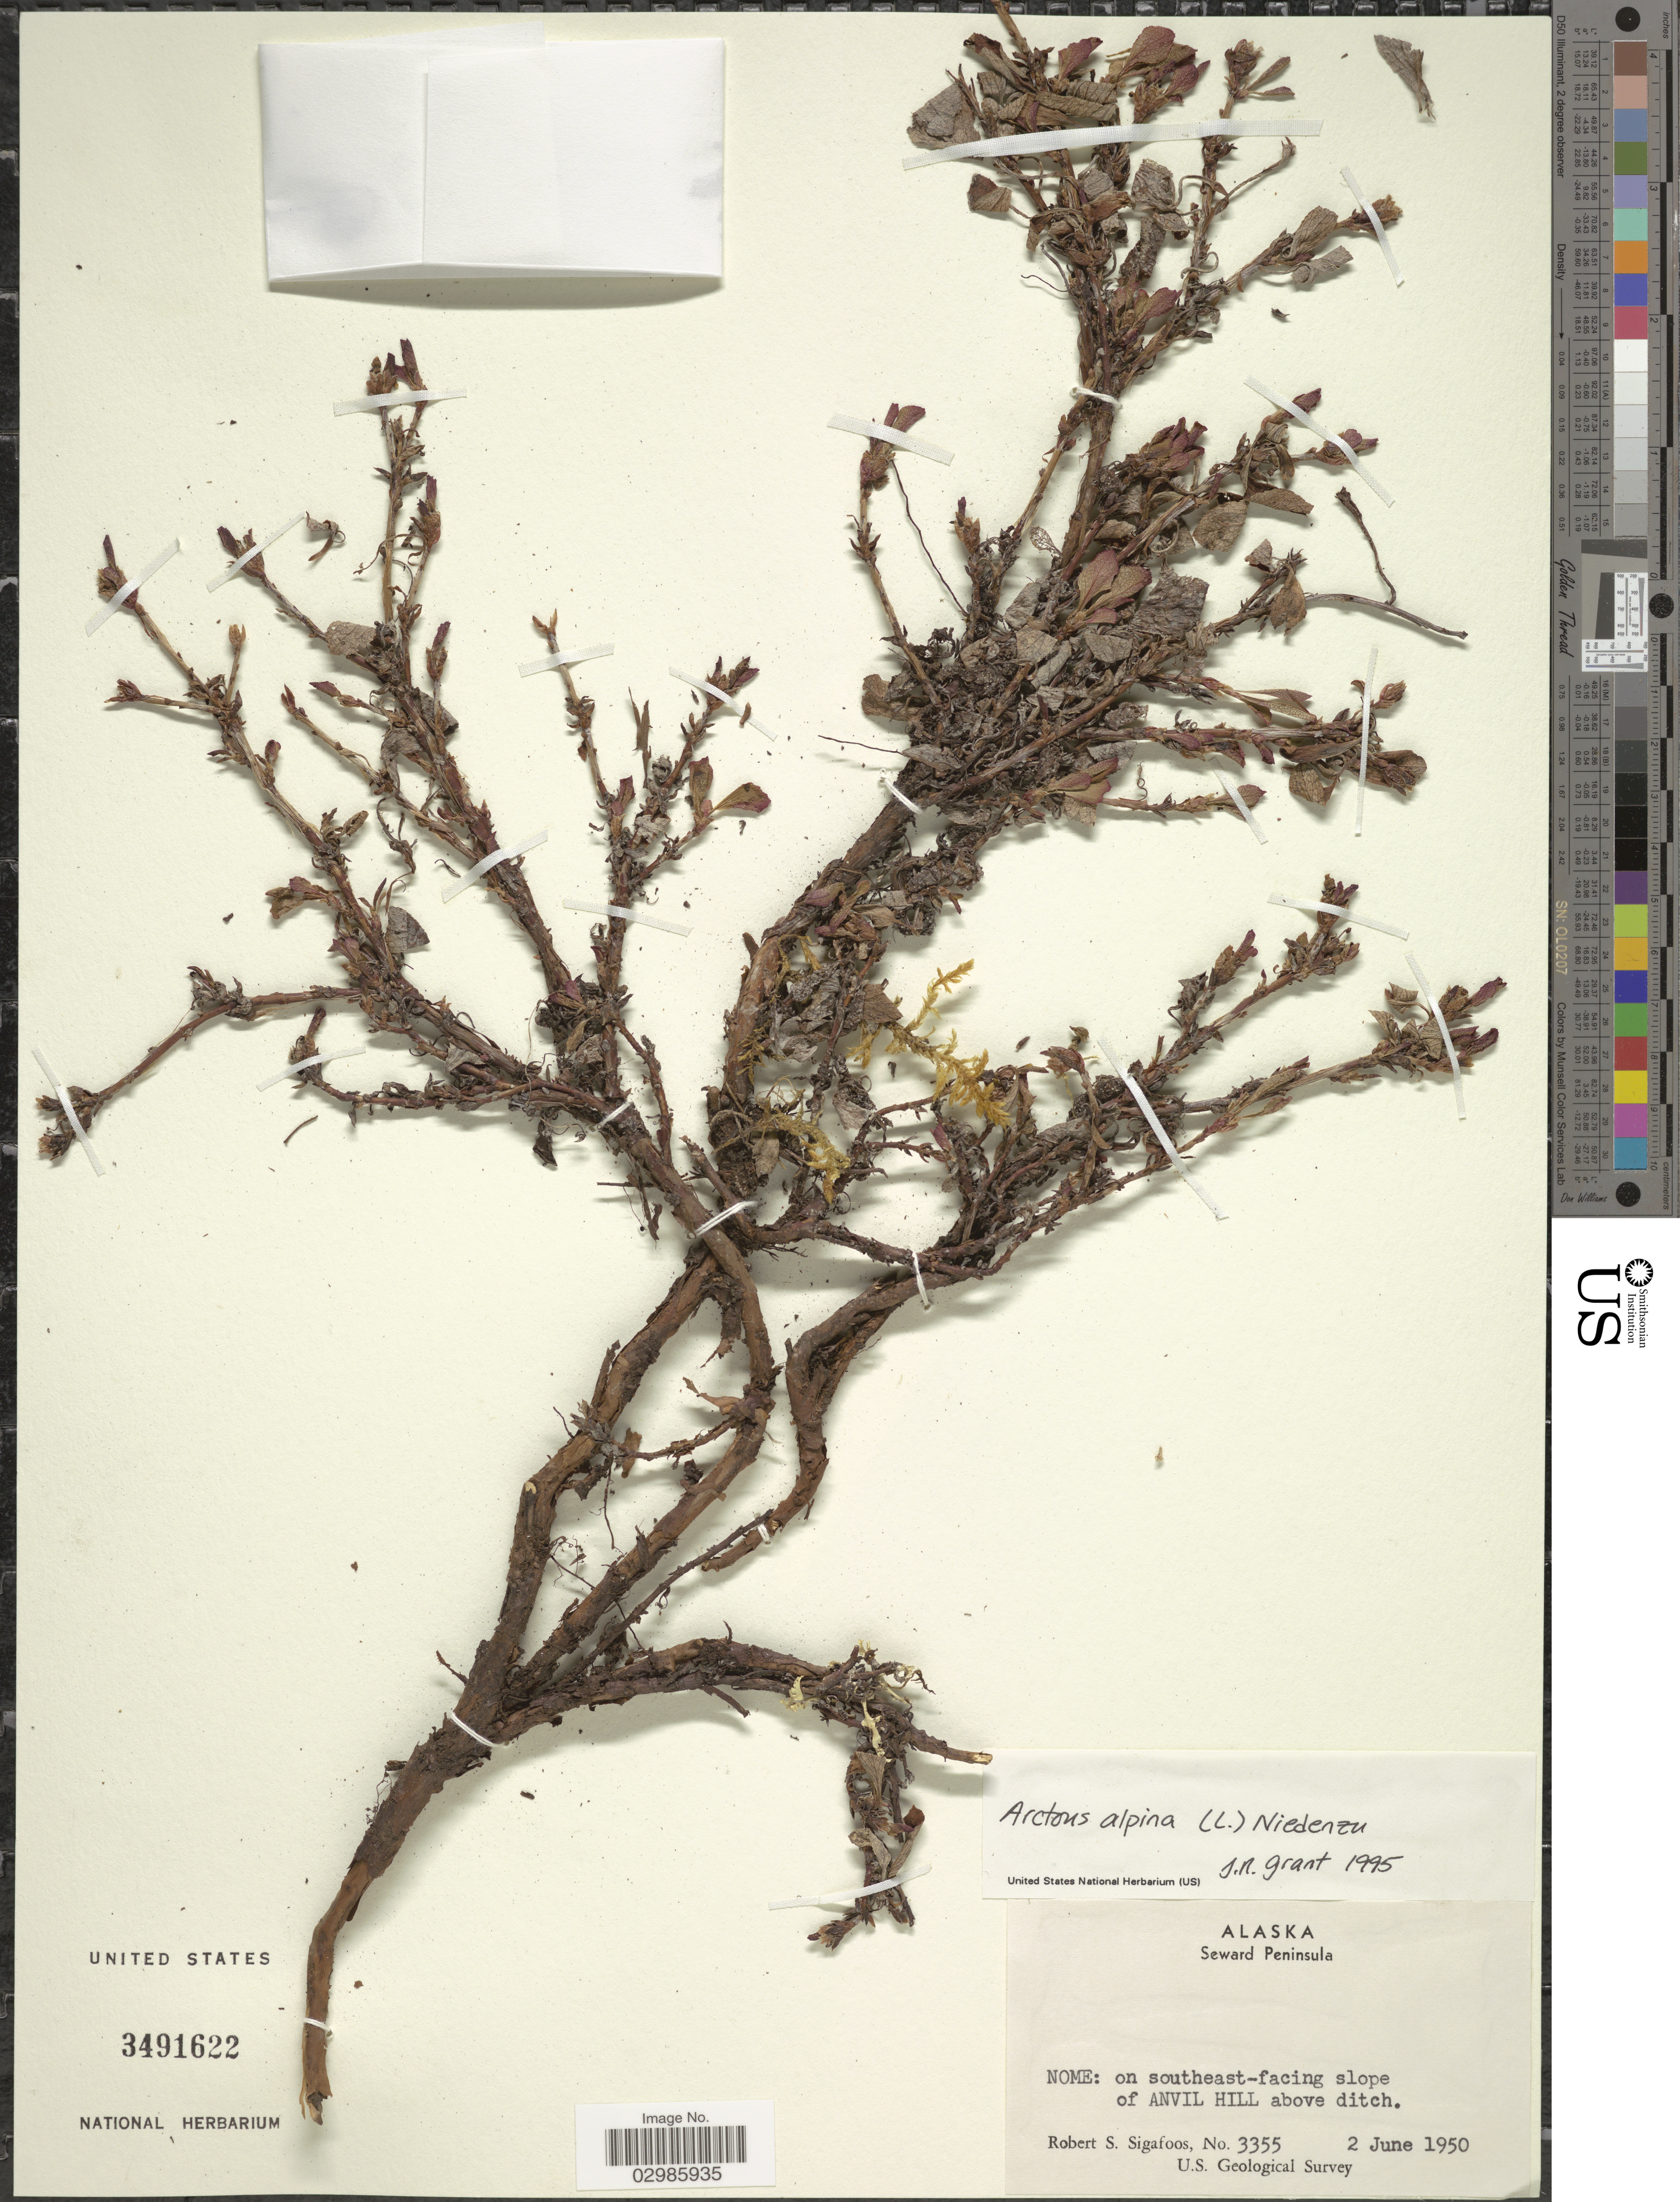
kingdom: Plantae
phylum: Tracheophyta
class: Magnoliopsida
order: Ericales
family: Ericaceae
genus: Arctous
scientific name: Arctous alpina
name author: (L.) Nied.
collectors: R. Sigafoos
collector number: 3355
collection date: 1950-06-02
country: United States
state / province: Alaska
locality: Seward Peninsula. Nome: on southeast-facing slope of Anvil Hill above ditch.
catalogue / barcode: US 3491622